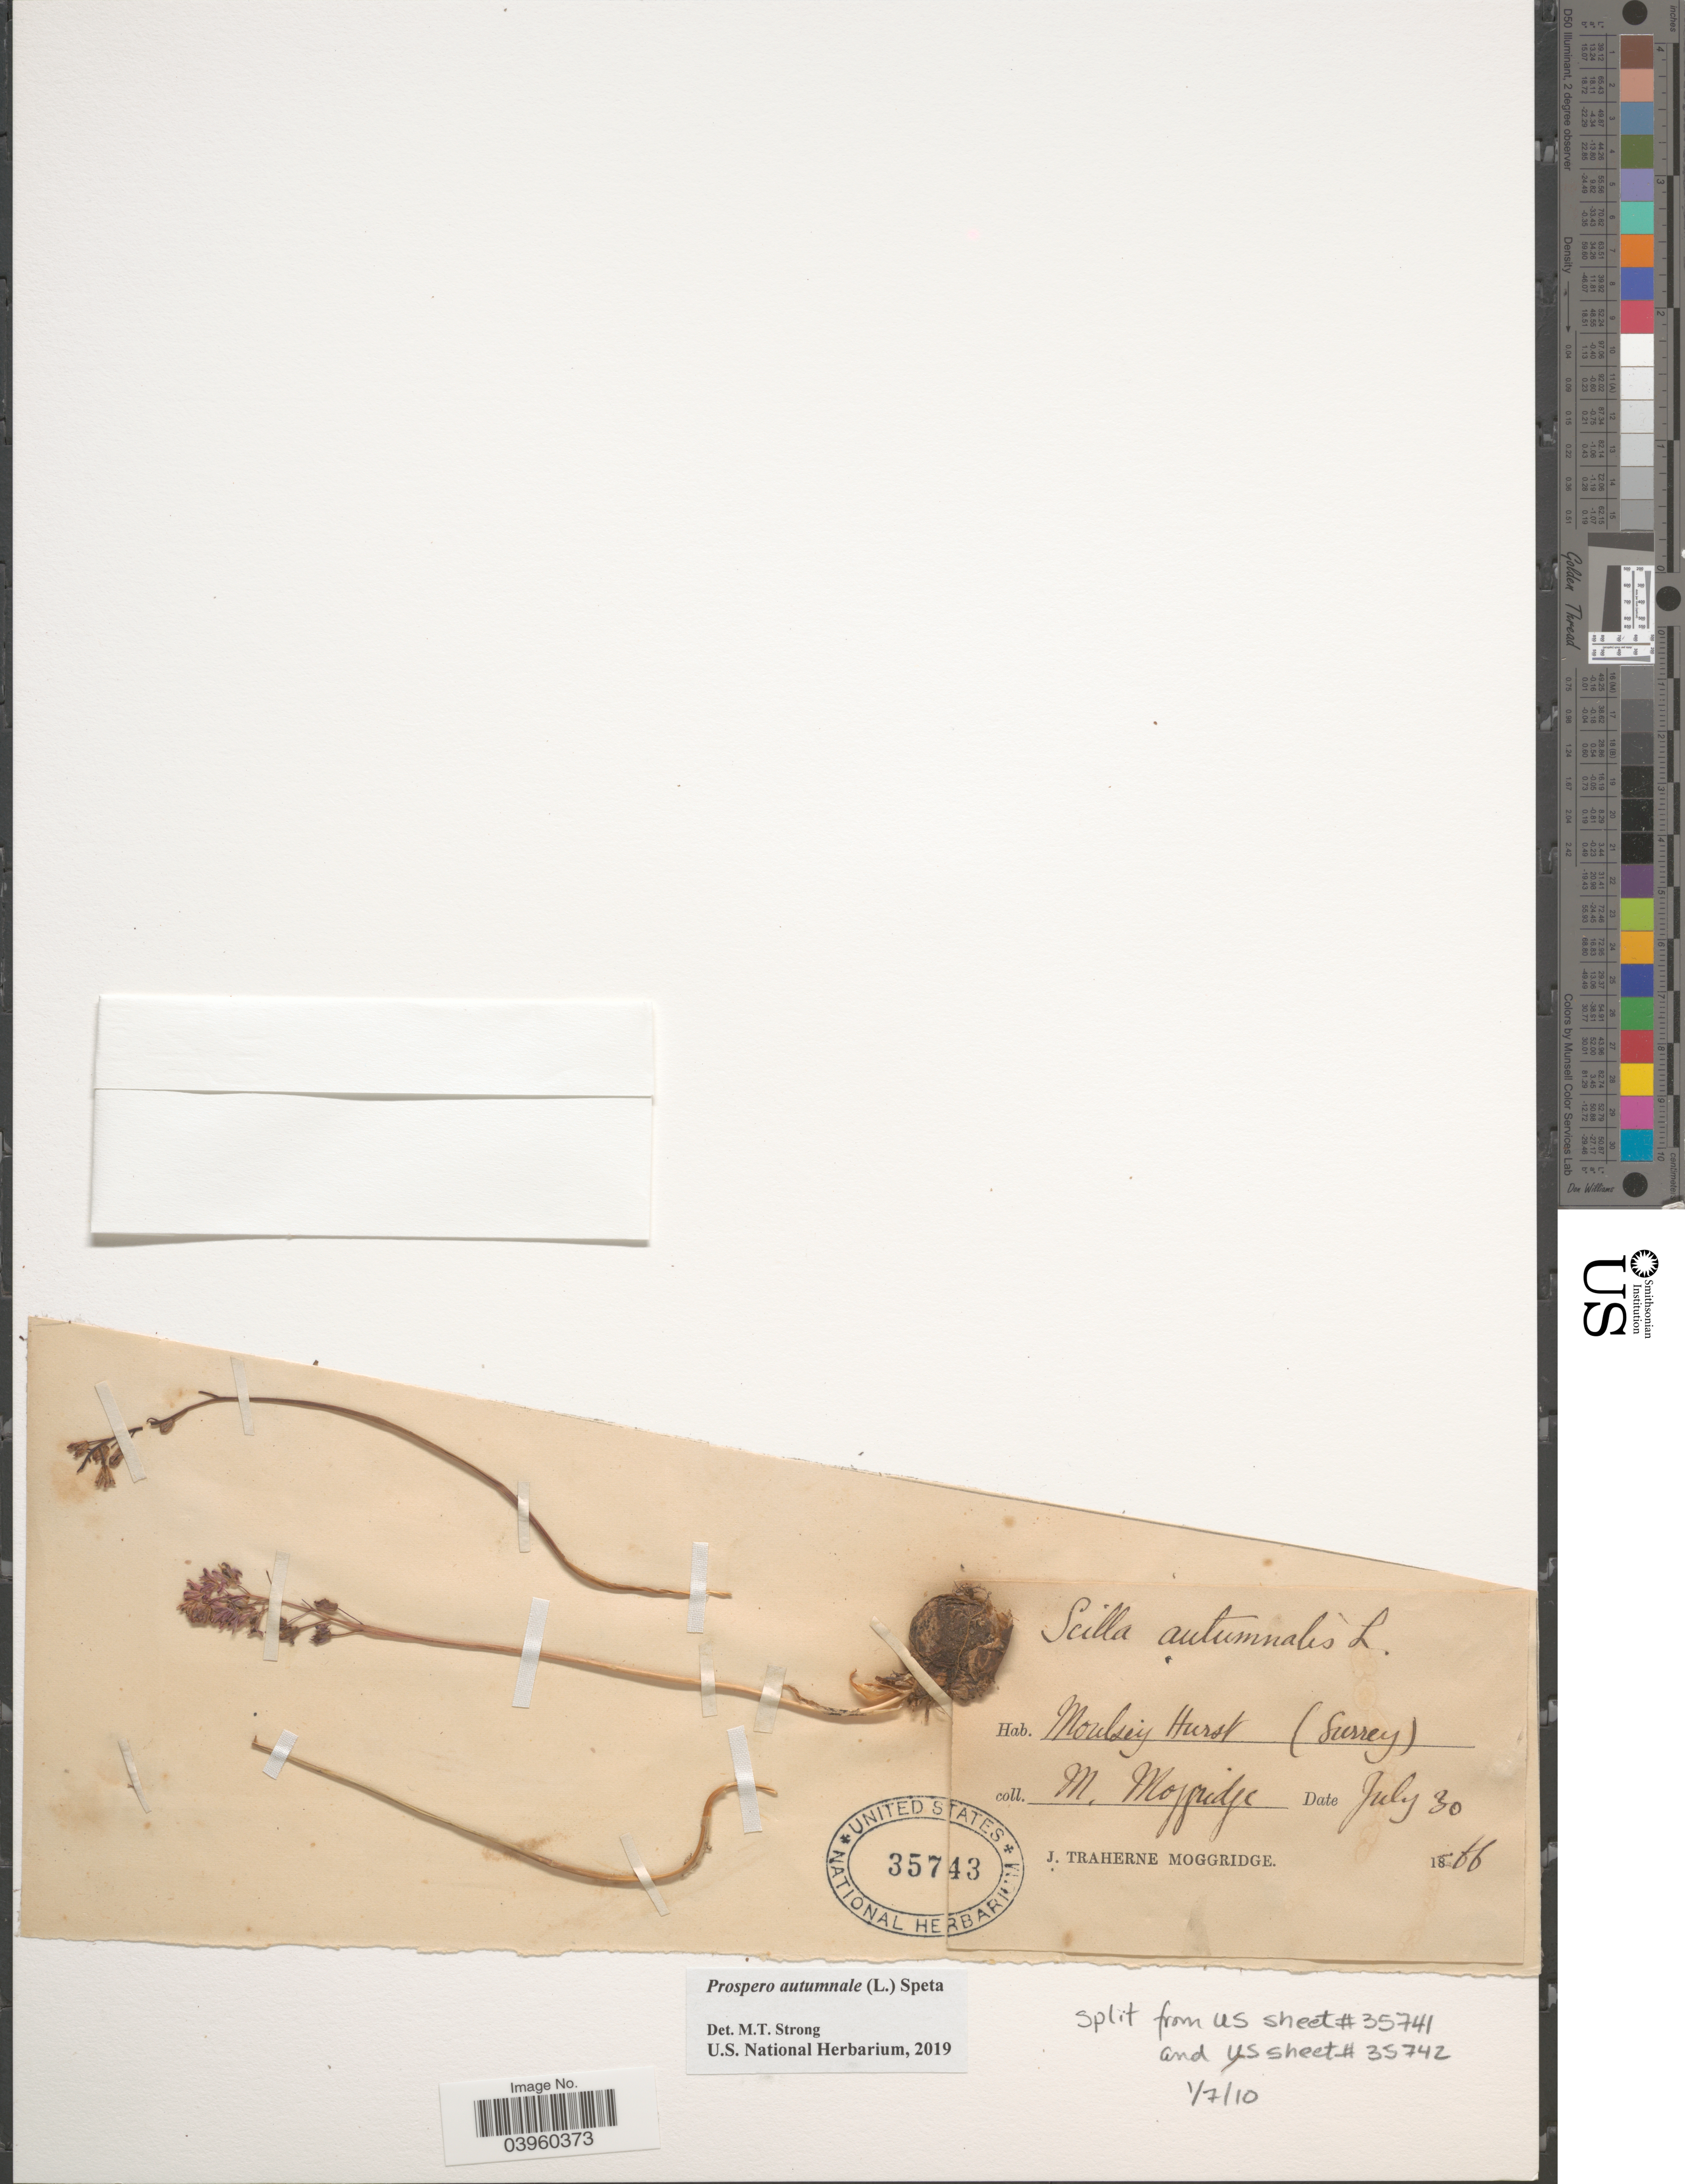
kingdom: Plantae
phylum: Tracheophyta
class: Liliopsida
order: Asparagales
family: Asparagaceae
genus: Prospero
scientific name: Prospero autumnale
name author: (L.) Speta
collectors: M. Moggridge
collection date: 1866-07-30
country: United Kingdom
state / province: England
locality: Moulsey Hurst (Surrey).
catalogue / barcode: US 35743